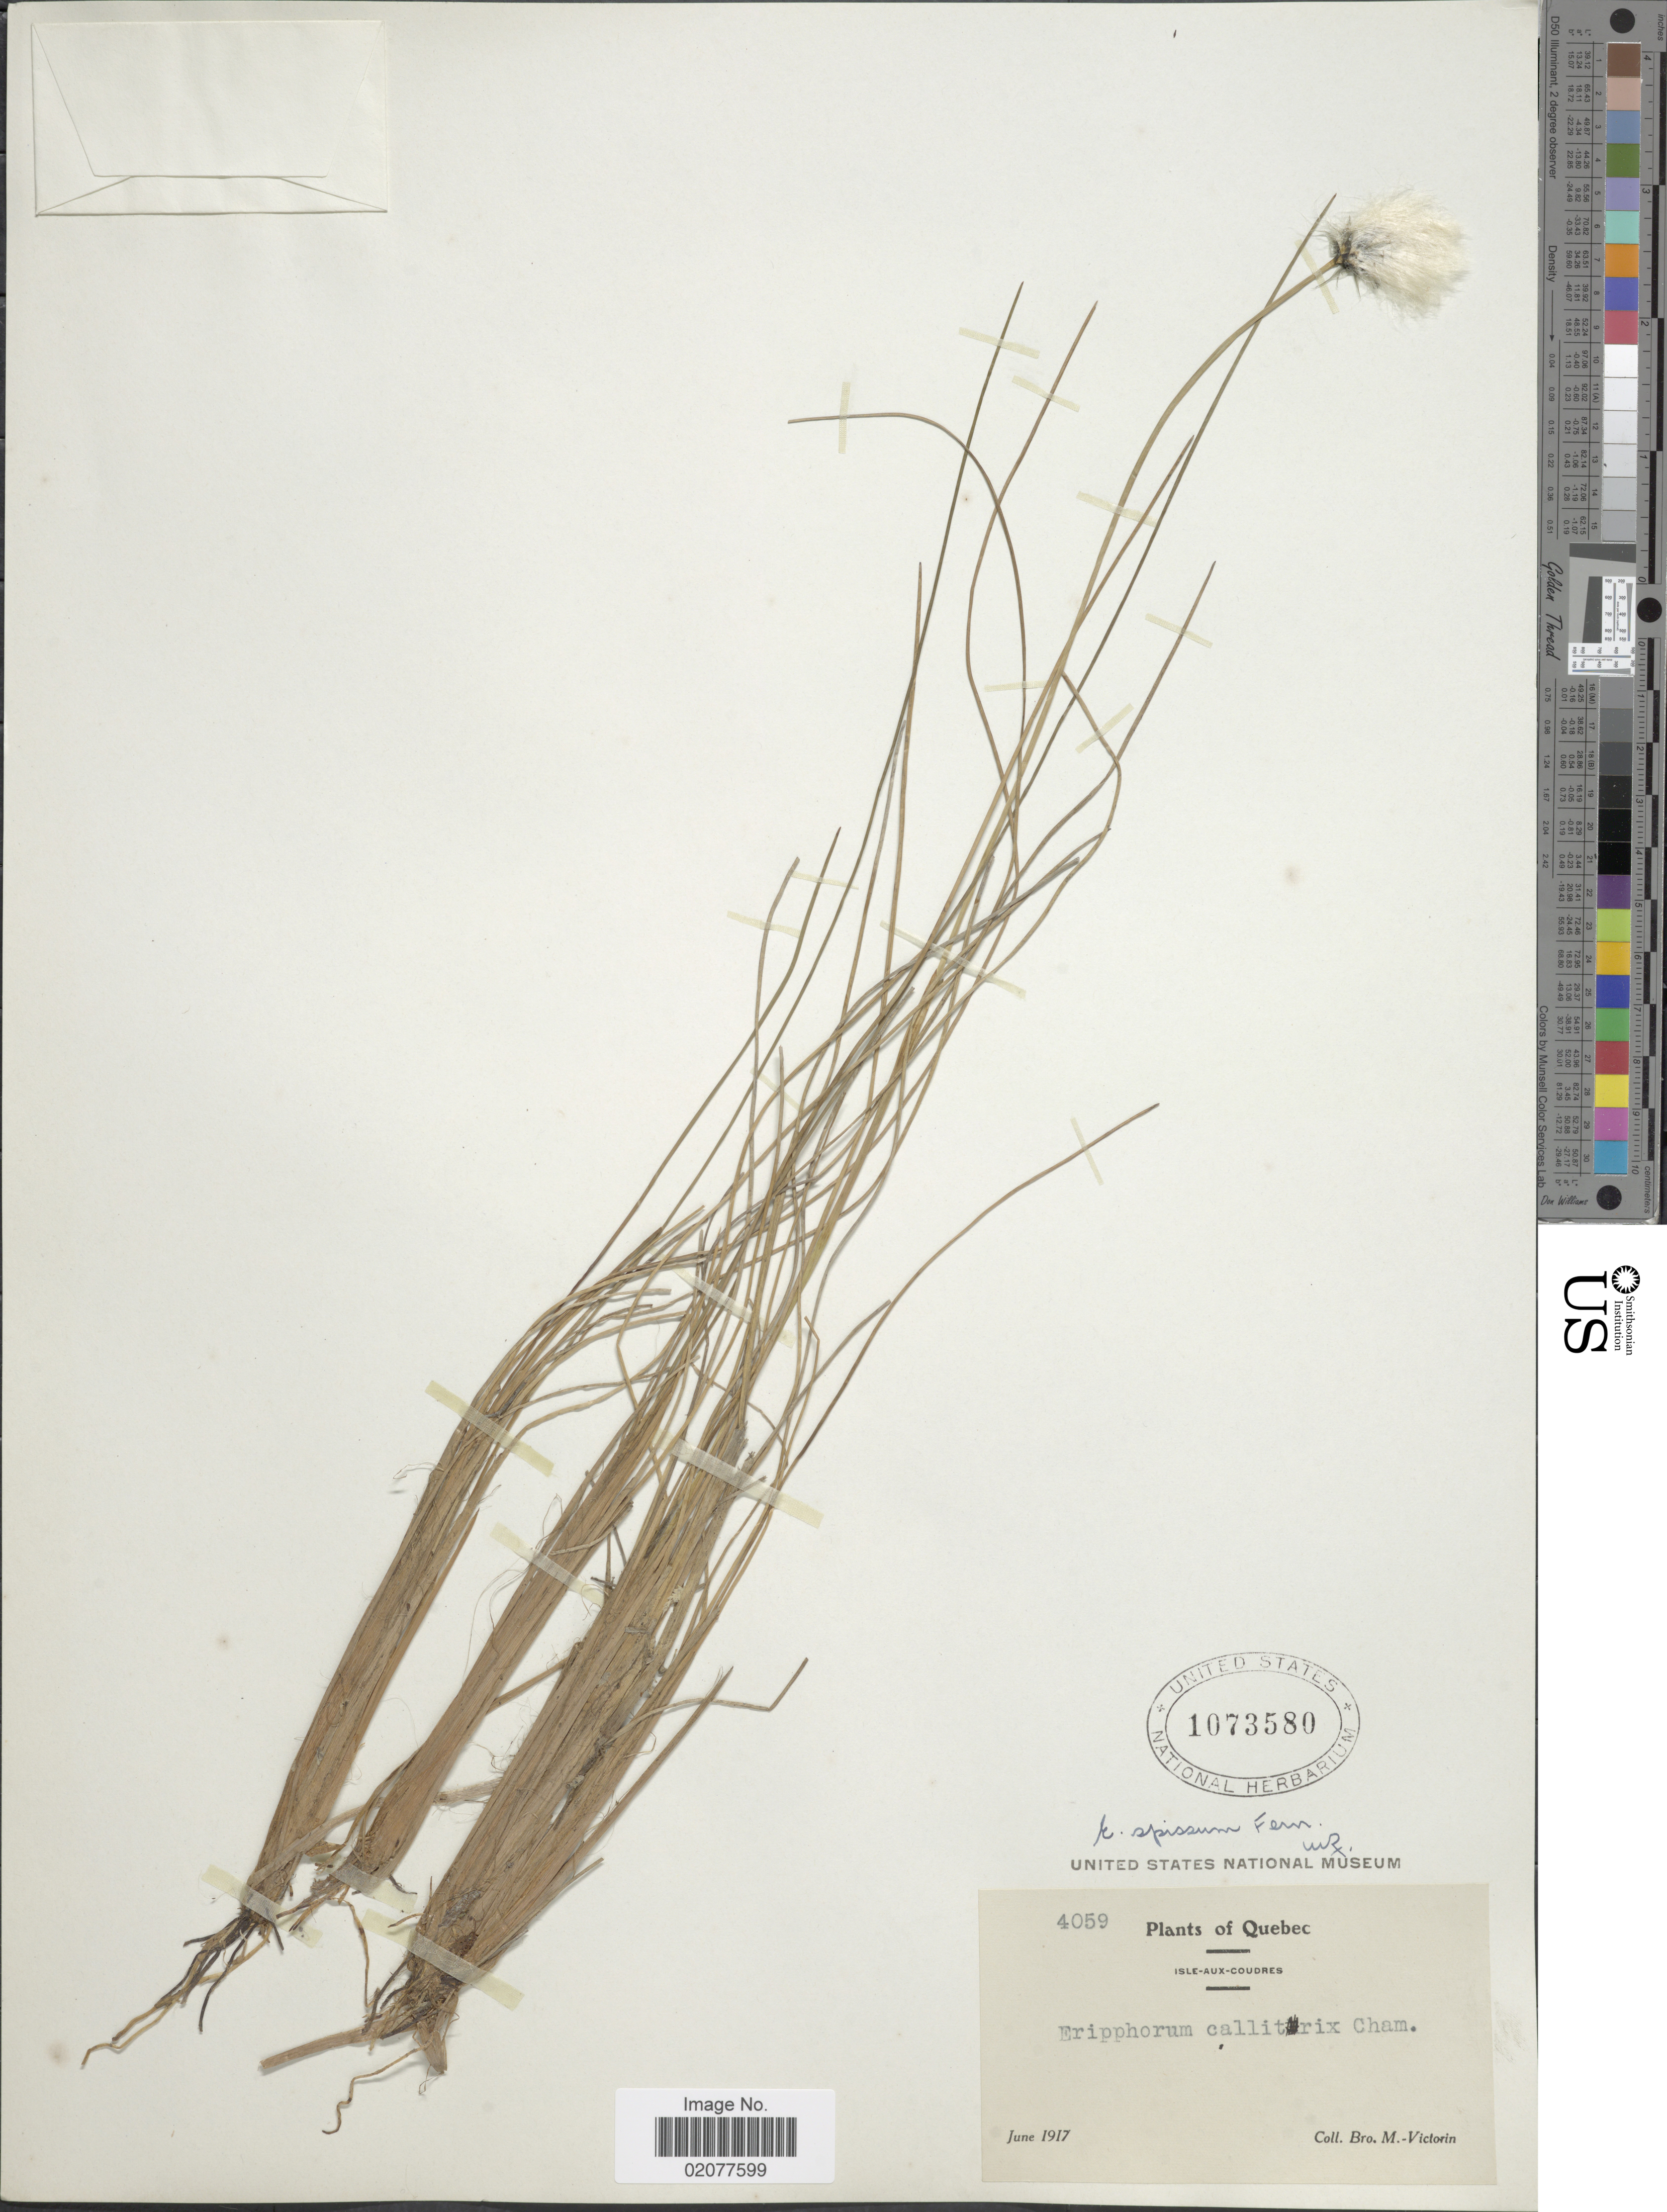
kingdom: Plantae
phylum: Tracheophyta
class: Liliopsida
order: Poales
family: Cyperaceae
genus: Eriophorum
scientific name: Eriophorum spissum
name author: Fernald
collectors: Fr. Marie-Victorin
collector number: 4059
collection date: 1917-06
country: Canada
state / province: Quebec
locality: Quebec. Isle-Aux-Coudres.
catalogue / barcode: US 1073580